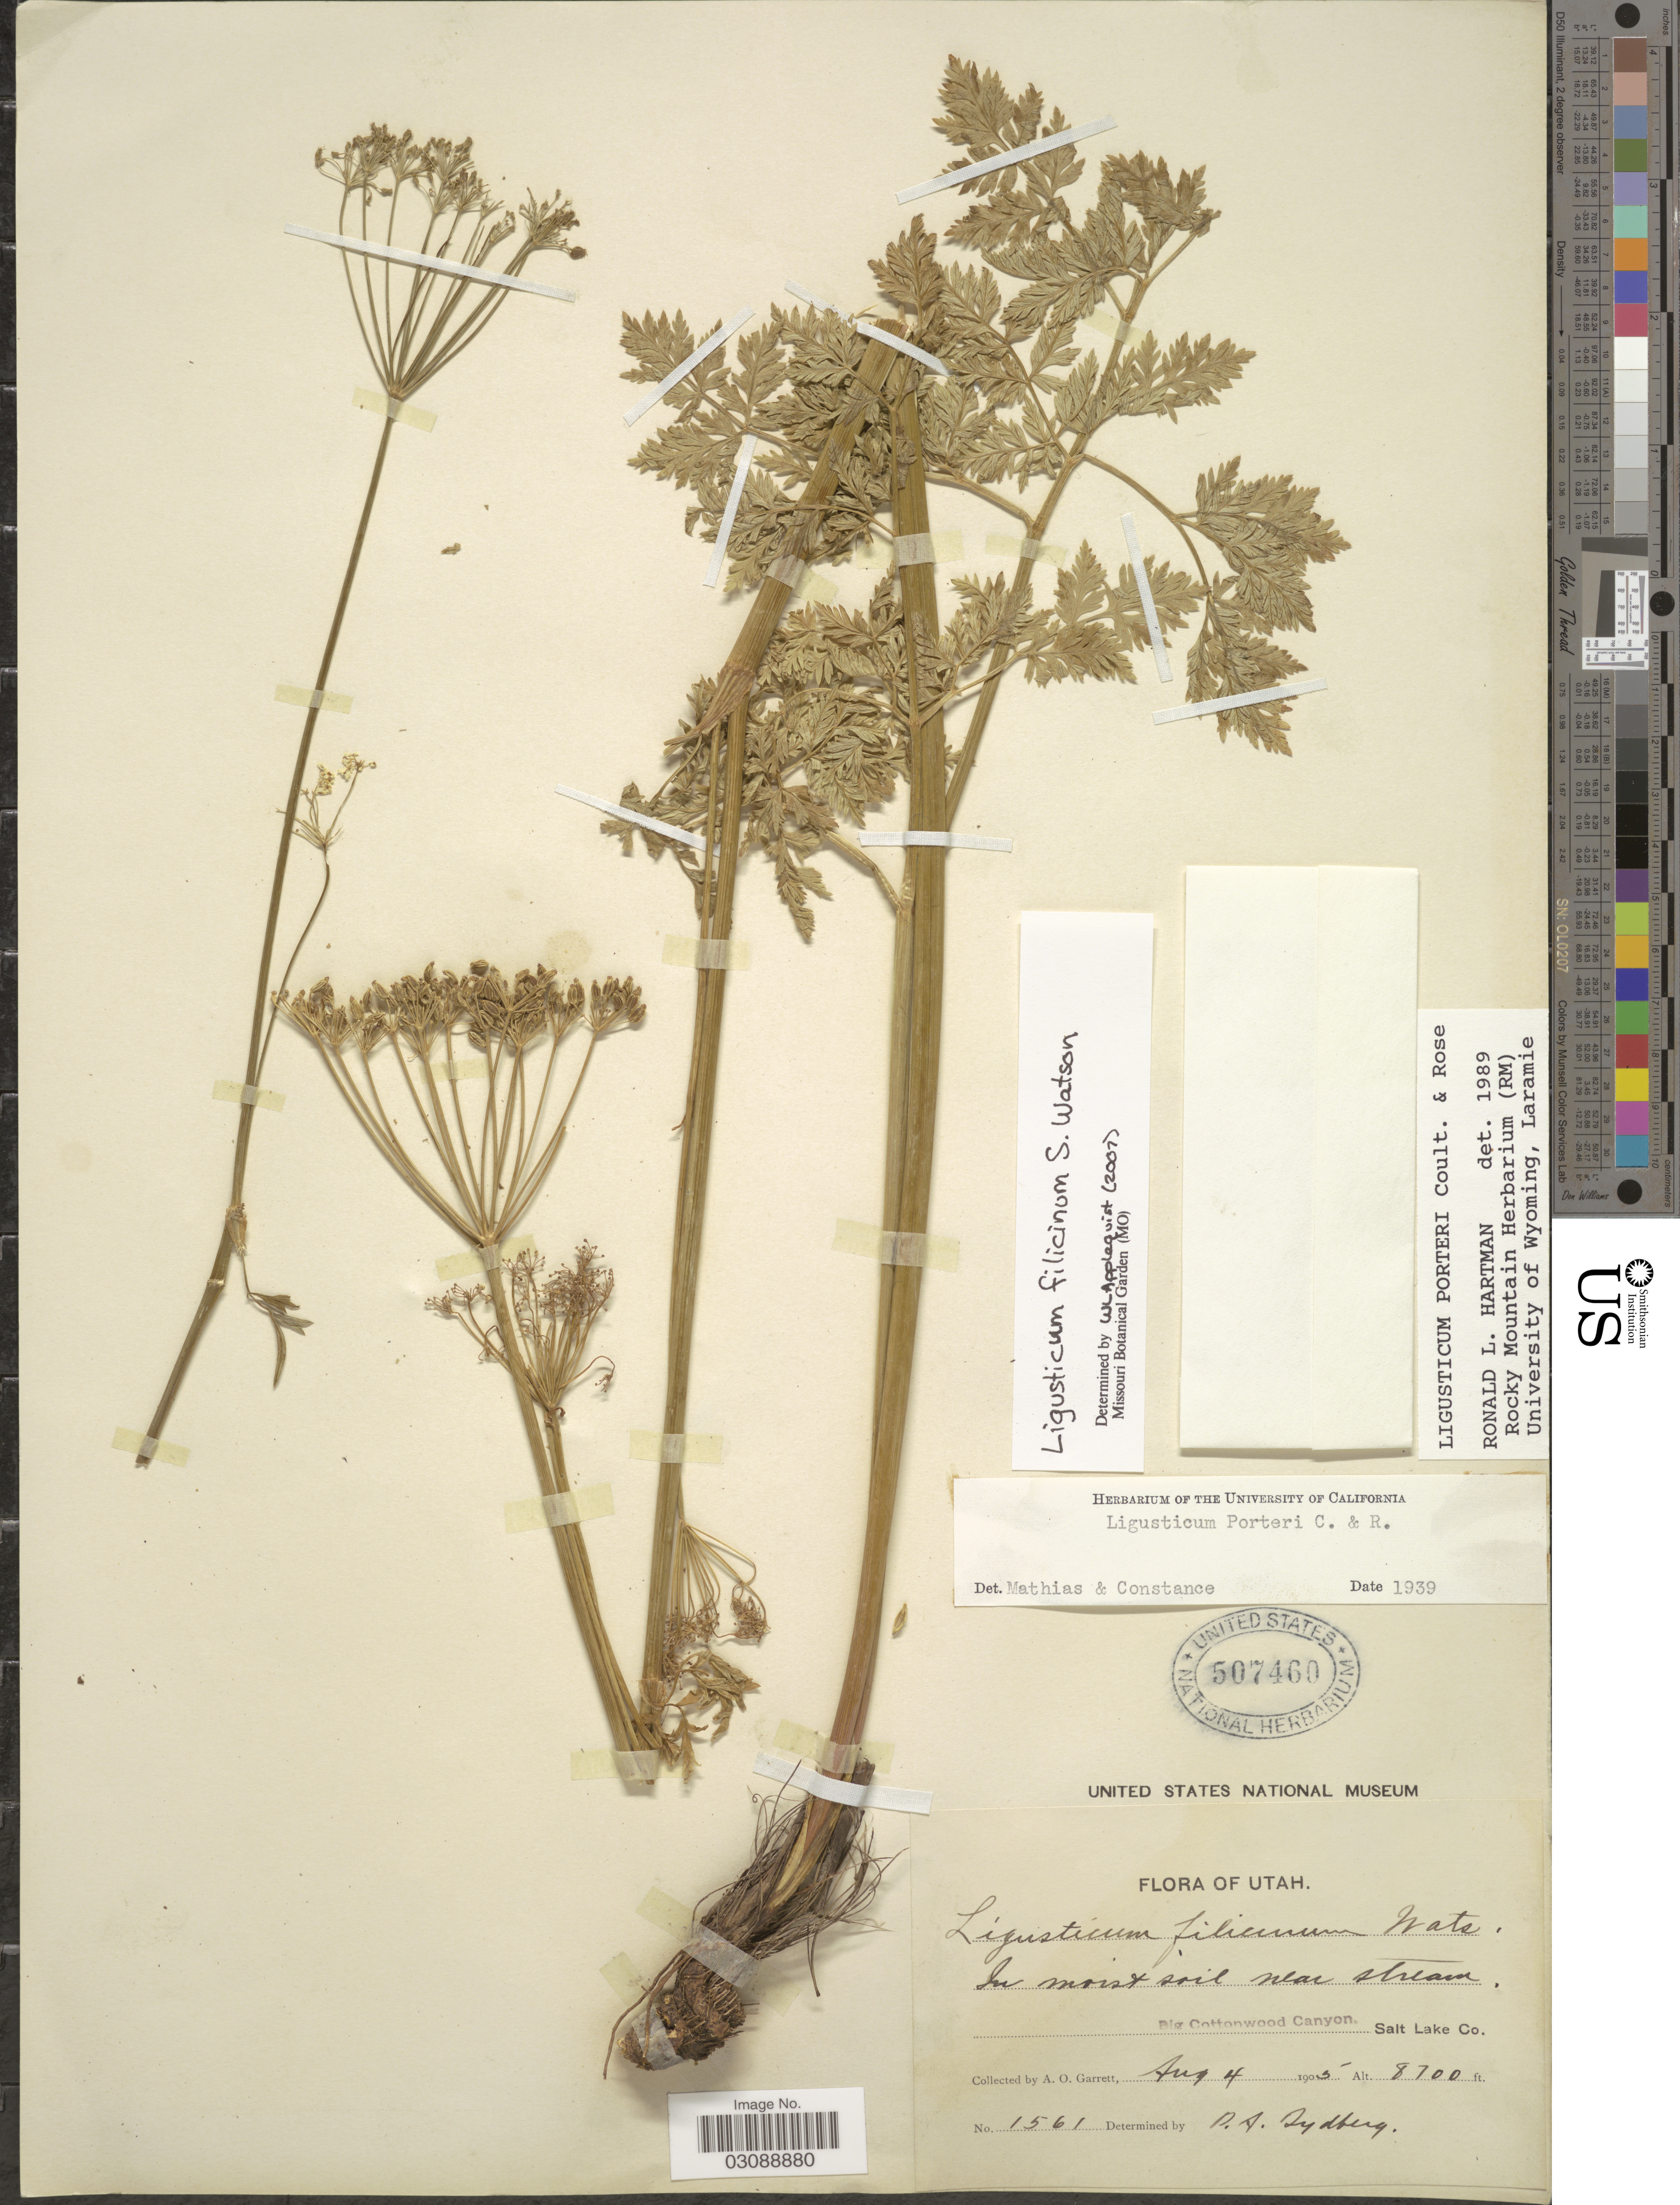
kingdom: Plantae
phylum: Tracheophyta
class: Magnoliopsida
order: Apiales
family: Apiaceae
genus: Ligusticum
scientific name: Ligusticum filicinum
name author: S. Watson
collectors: A. O. Garrett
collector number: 1561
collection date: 1905-08-04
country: United States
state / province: Utah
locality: Big Cottonwood Canyon. Salt Lake Co.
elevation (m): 2652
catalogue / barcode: US 507460